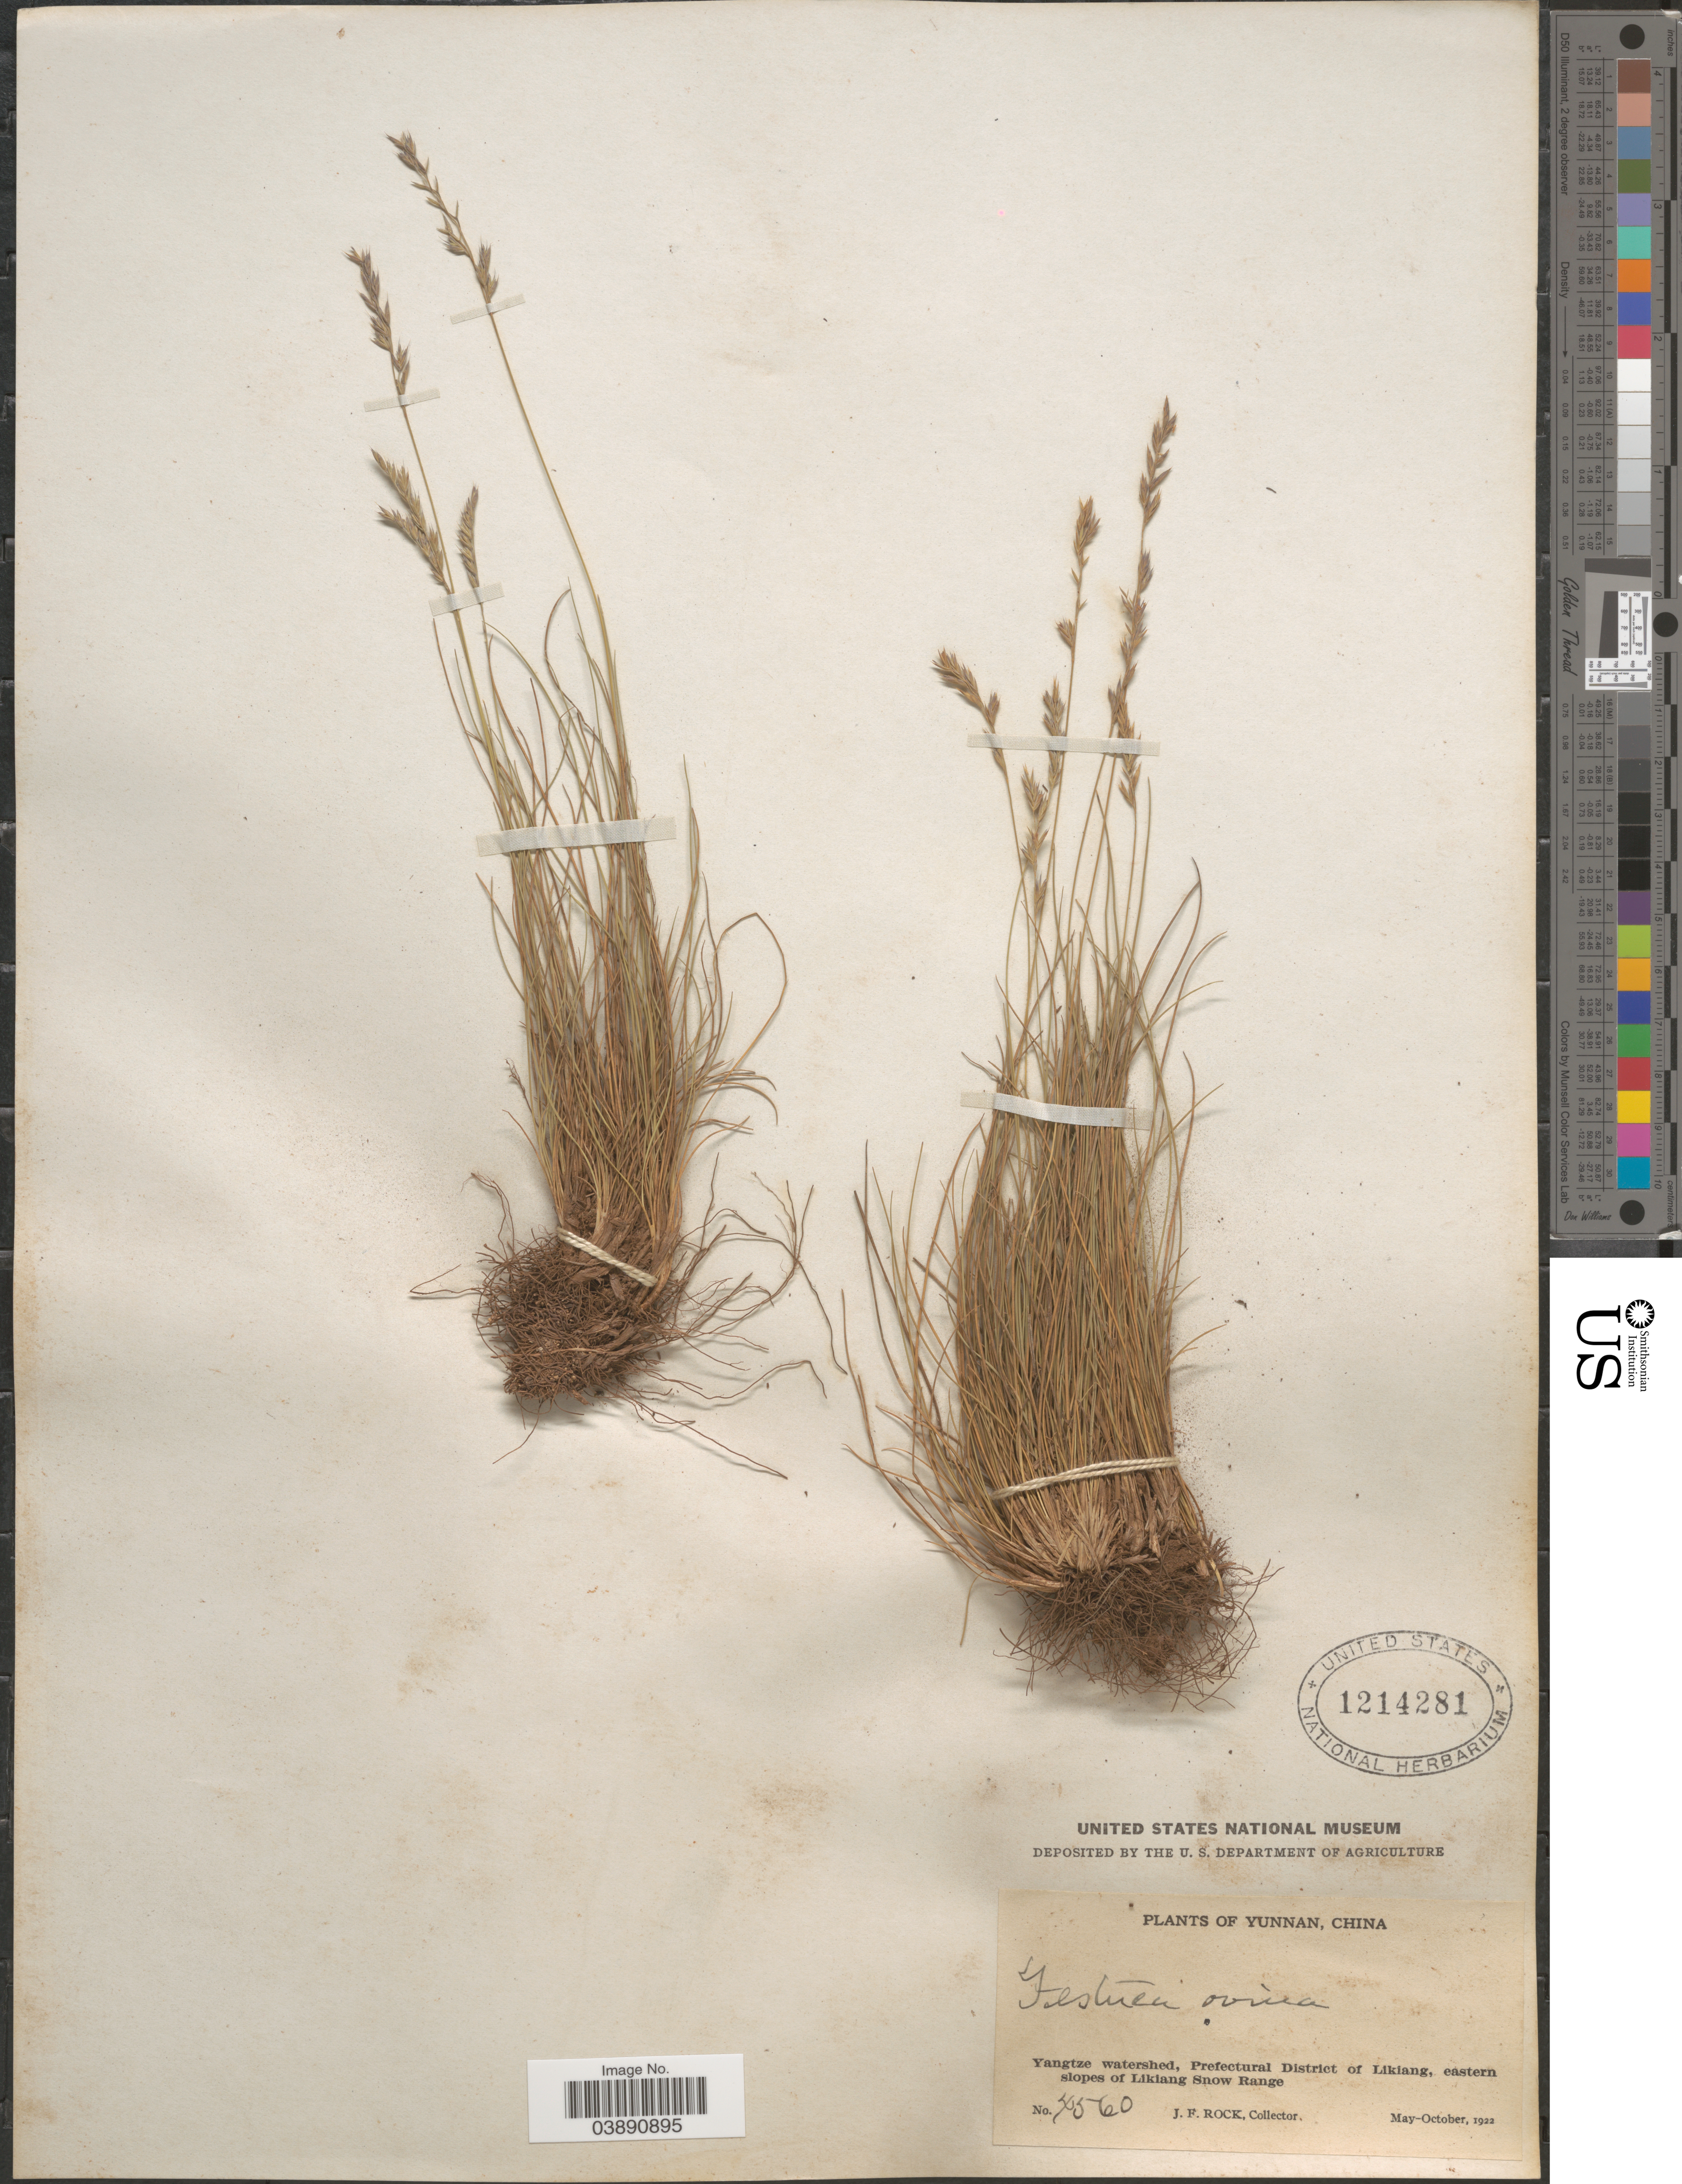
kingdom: Plantae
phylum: Tracheophyta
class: Liliopsida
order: Poales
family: Poaceae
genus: Festuca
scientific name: Festuca ovina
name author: L.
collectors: J. Rock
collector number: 4560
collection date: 1922-05/1922-10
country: China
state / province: Yunnan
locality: Yangtze watershed, Prefectural District of Likiang, eastern slopes of Likiang Snow Range.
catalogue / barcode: US 1214281